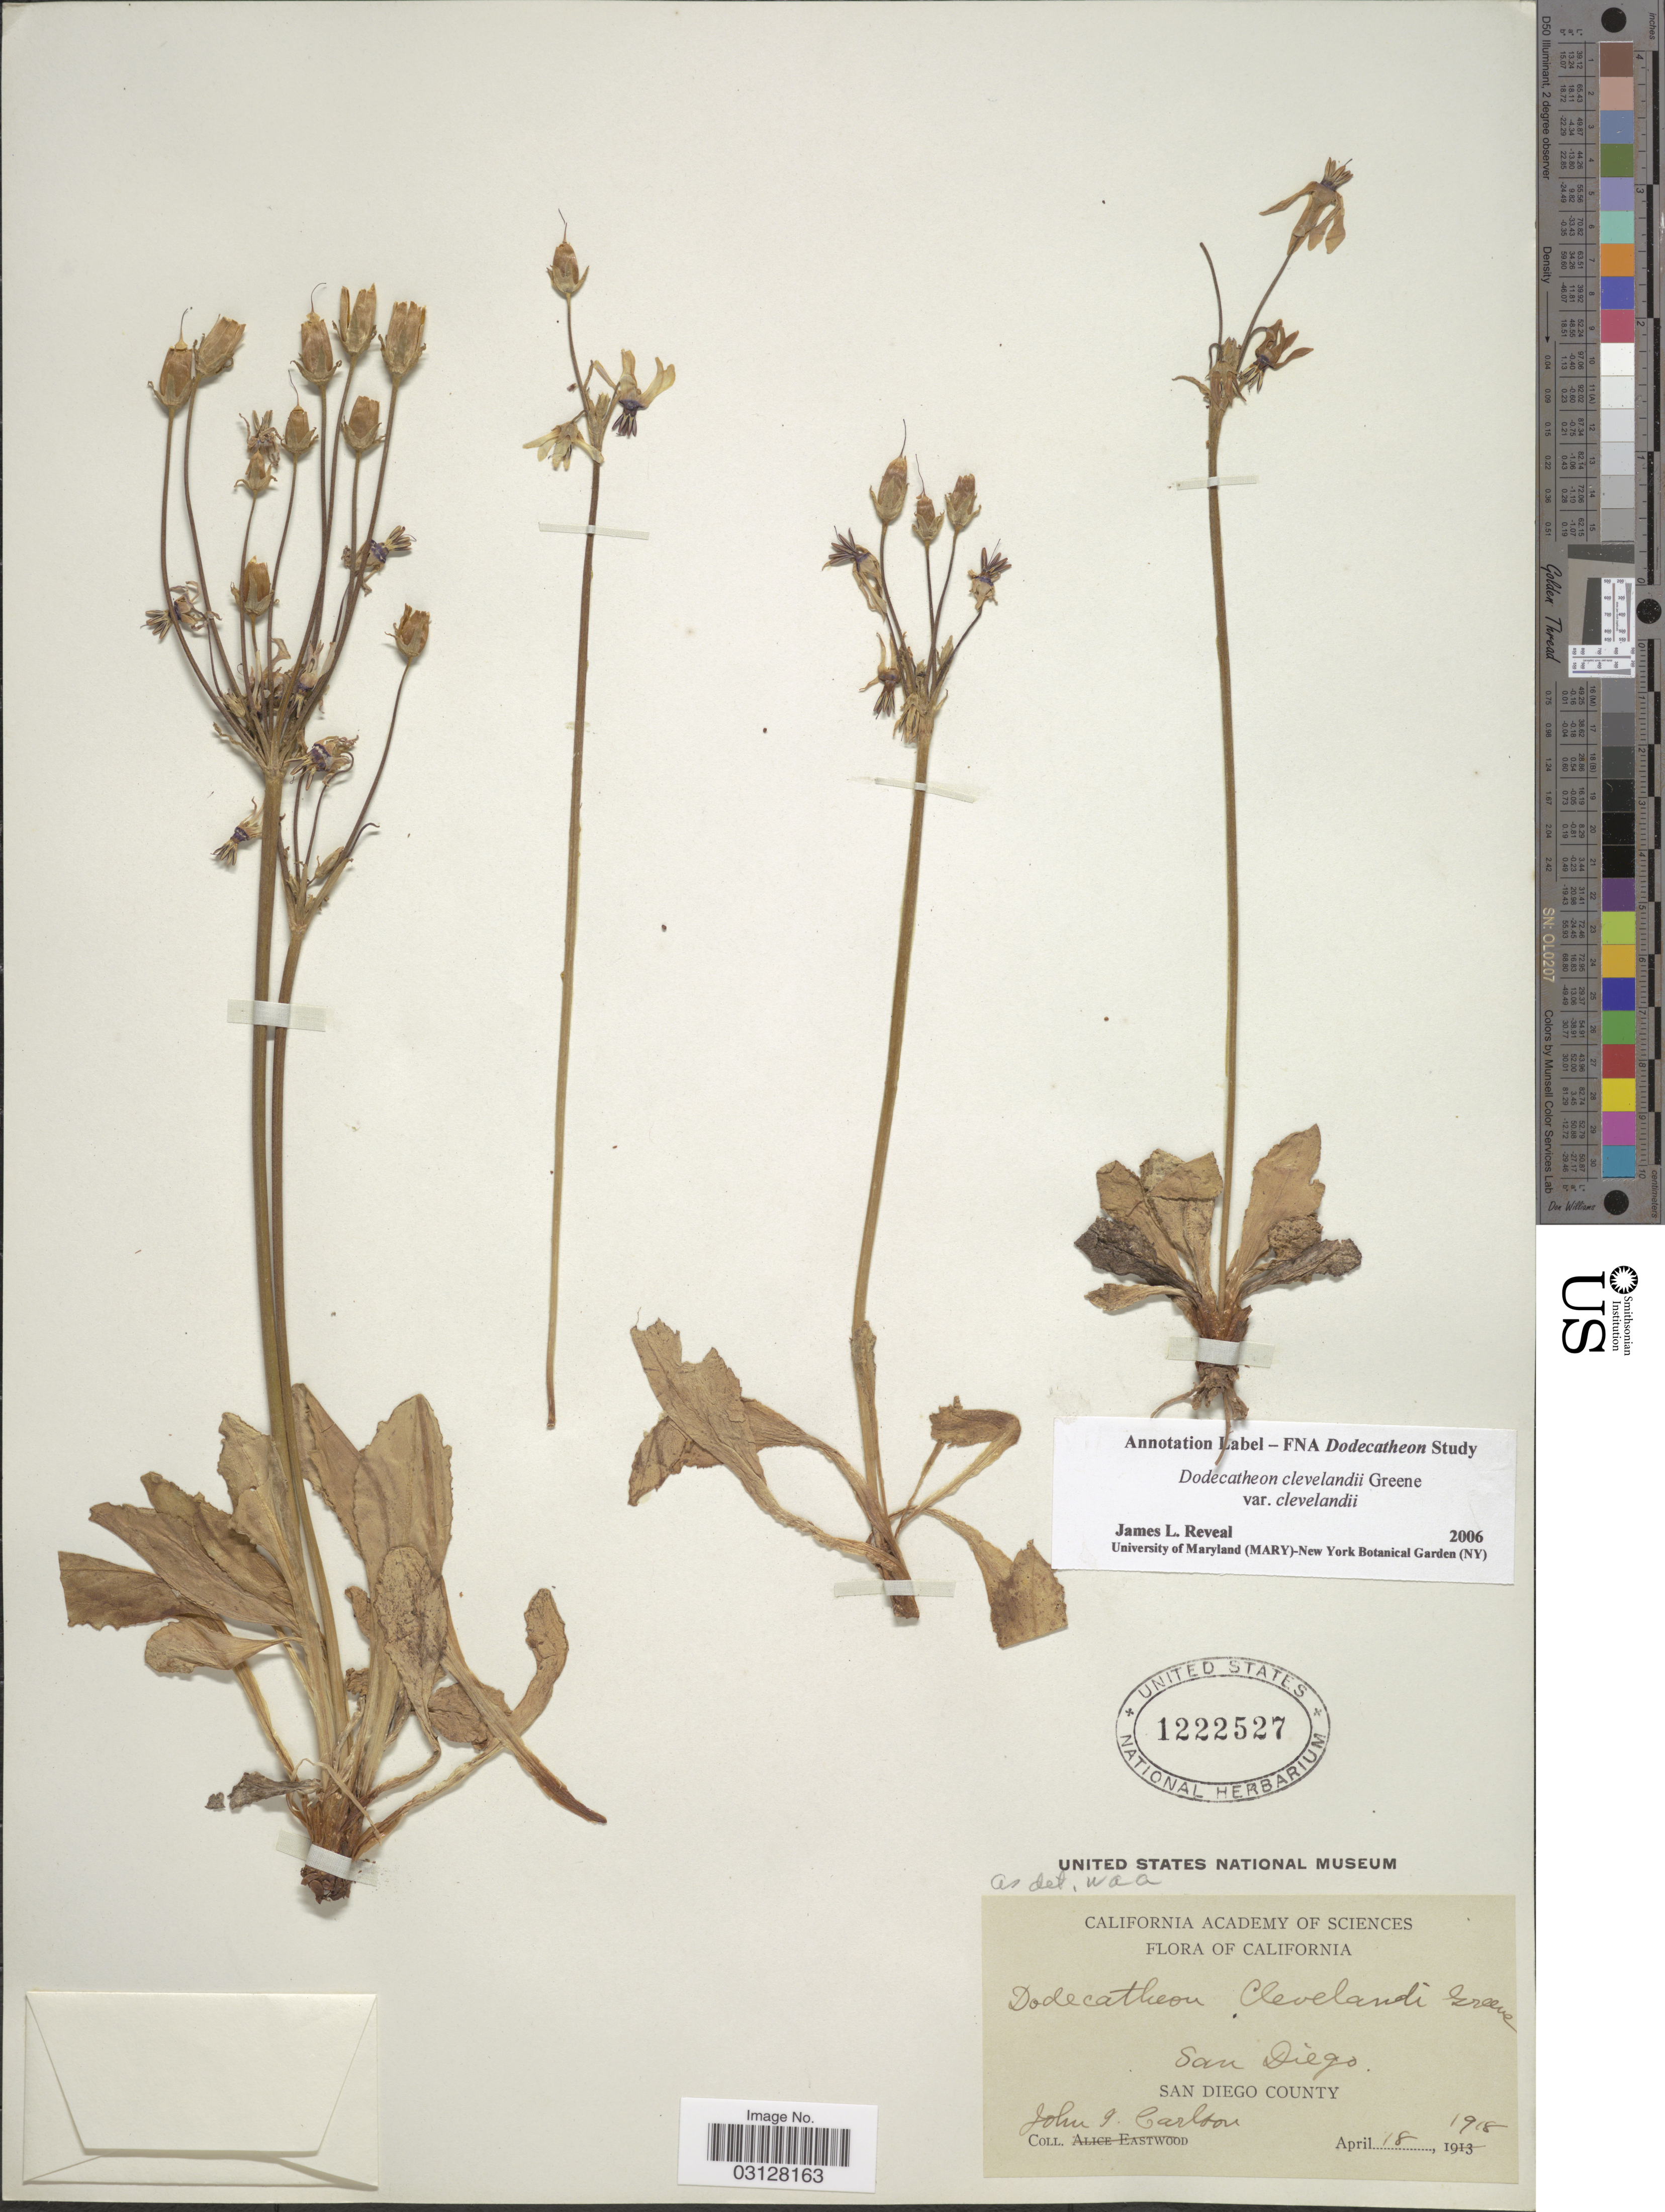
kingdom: Plantae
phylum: Tracheophyta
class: Magnoliopsida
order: Ericales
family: Primulaceae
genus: Dodecatheon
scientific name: Dodecatheon clevelandii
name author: Greene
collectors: J. Carlson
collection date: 1918-04-18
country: United States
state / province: California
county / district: San Diego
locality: San Diego. San Diego County.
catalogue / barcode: US 1222527